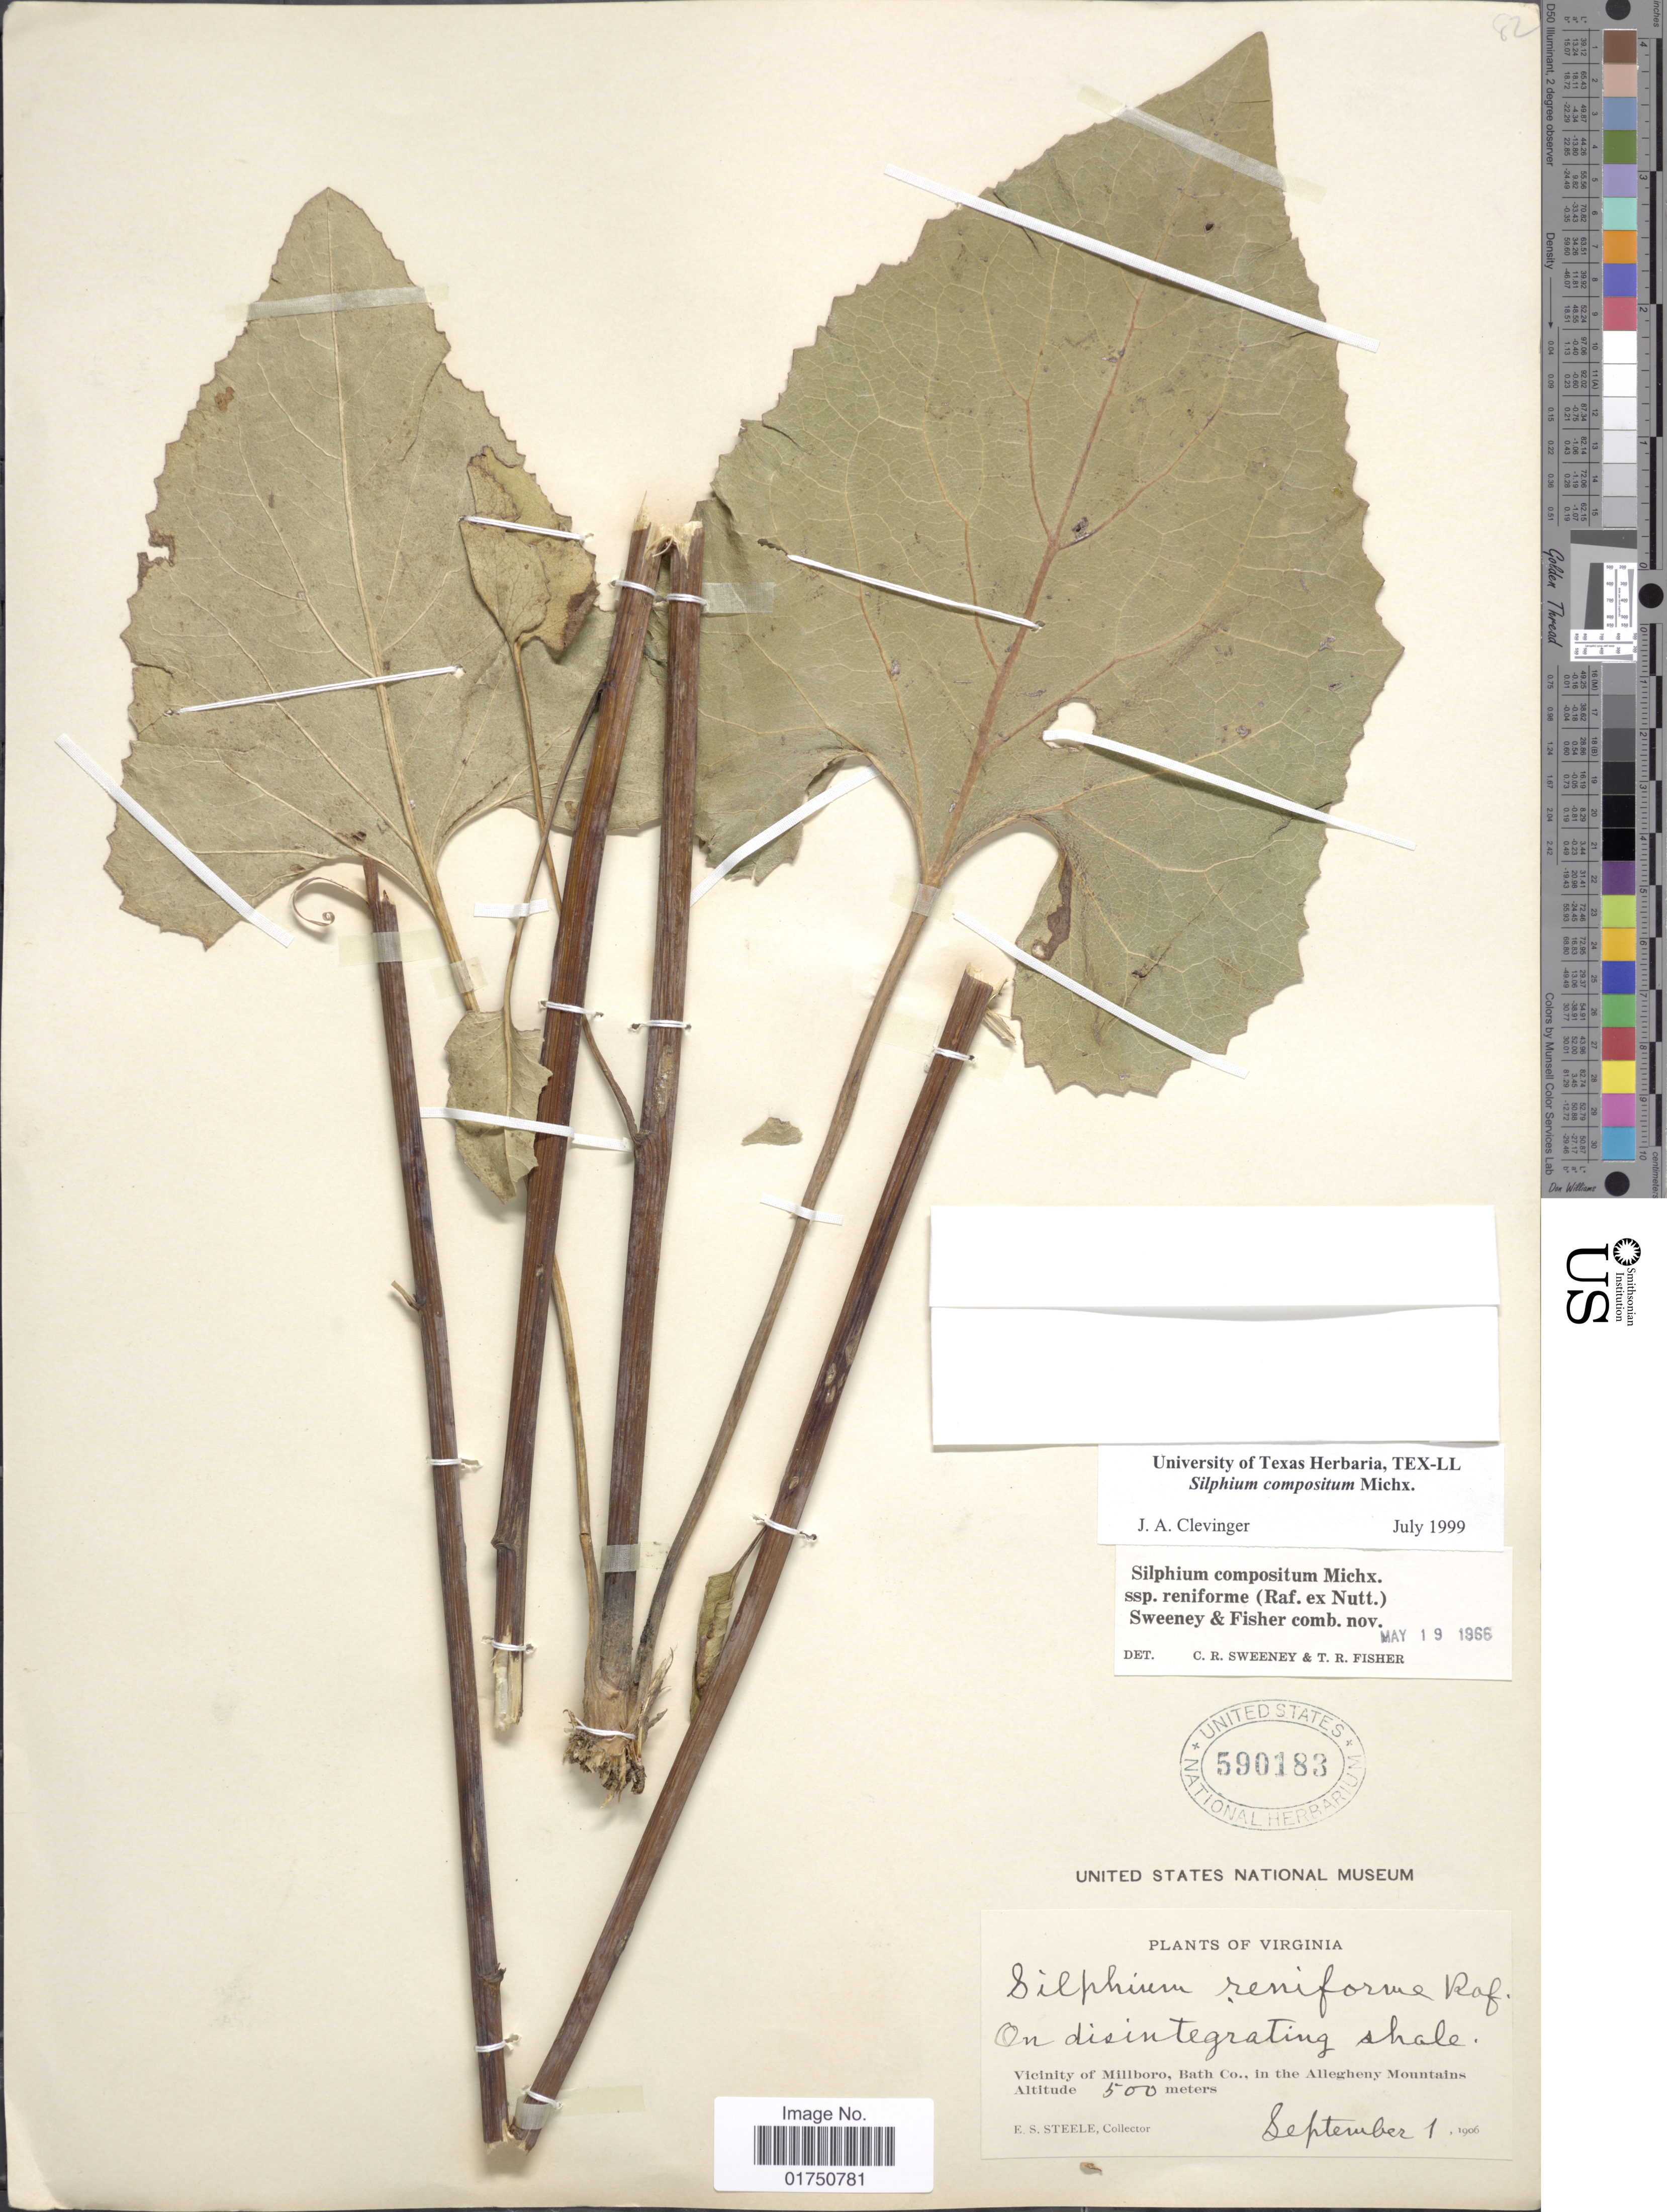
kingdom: Plantae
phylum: Tracheophyta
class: Magnoliopsida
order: Asterales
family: Asteraceae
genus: Silphium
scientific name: Silphium compositum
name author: Michx.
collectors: E. Steele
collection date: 1906-09-01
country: United States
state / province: Virginia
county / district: Bath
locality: Vicinity of Millboro, Bath Co., in the Allegheny Mountains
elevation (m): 500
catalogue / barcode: US 590183